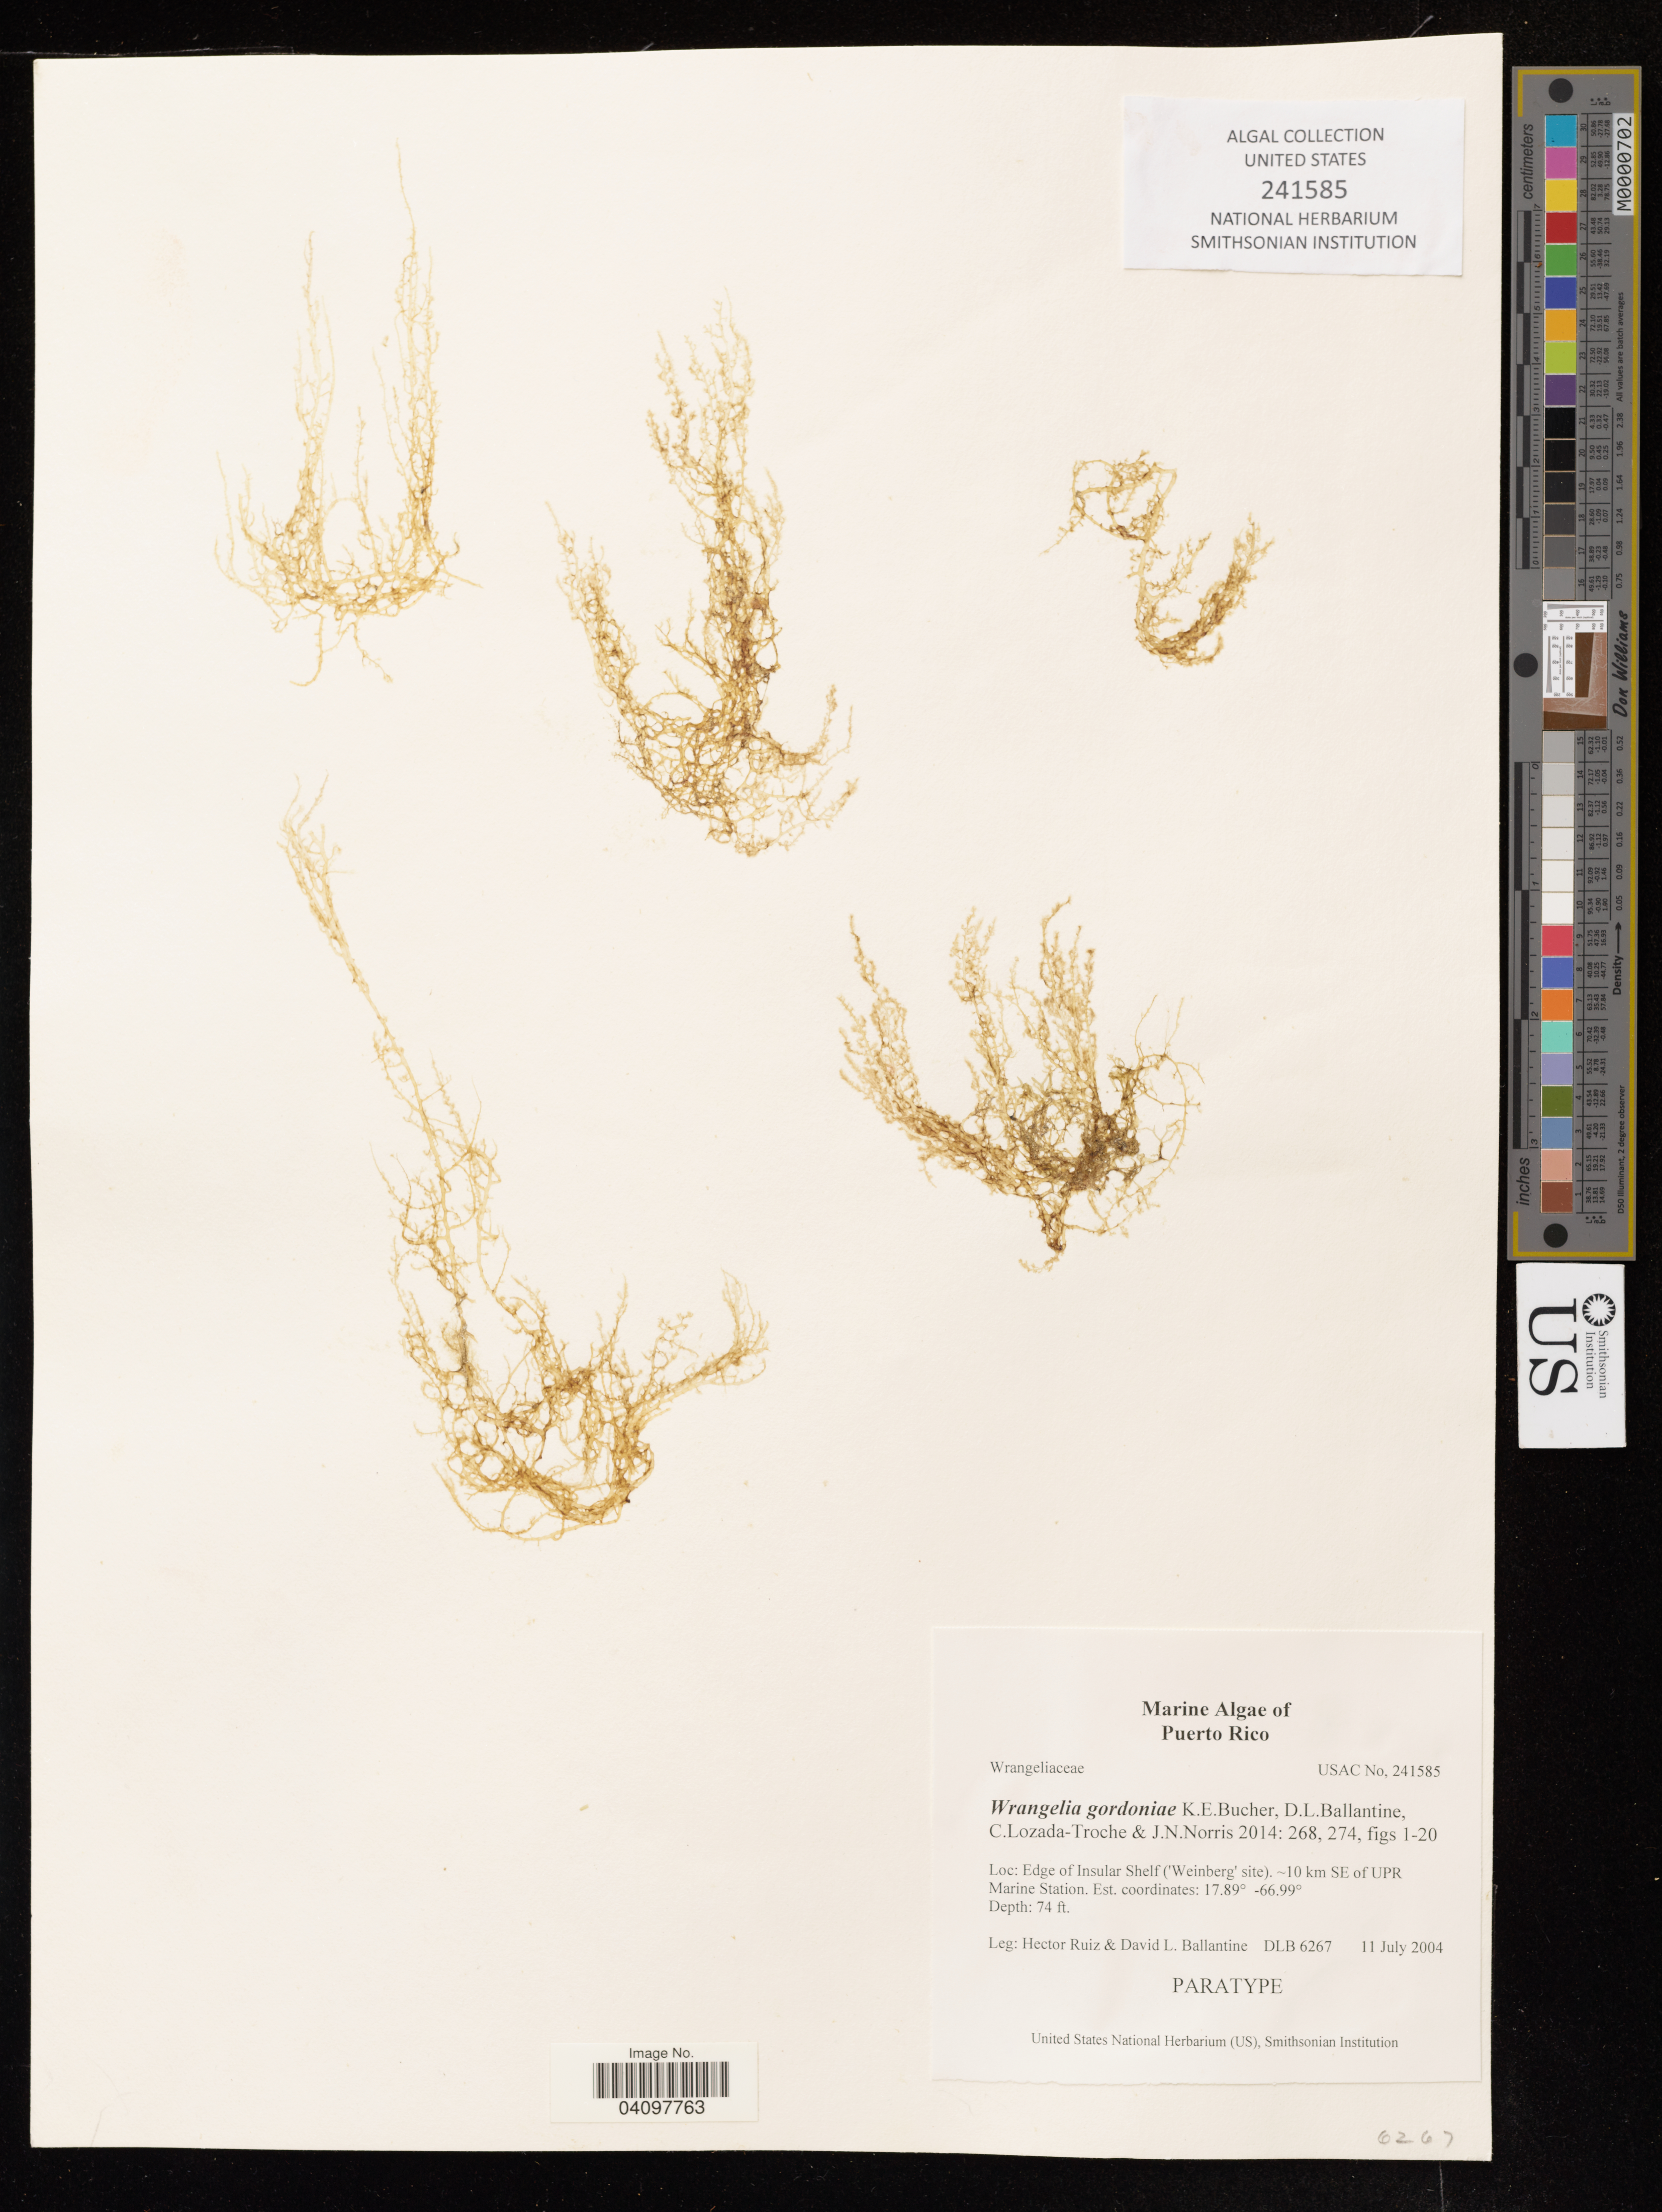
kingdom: Plantae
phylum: Rhodophyta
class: Florideophyceae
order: Ceramiales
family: Wrangeliaceae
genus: Wrangelia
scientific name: Wrangelia gordoniae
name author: K.E. Bucher et al.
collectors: H. Ruiz & D.L. Ballantine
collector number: DLB 6267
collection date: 2004-07-11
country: Puerto Rico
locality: Edge of Insular Shelf (Weinberg' site). ~10 km SE of UPR Marine Station.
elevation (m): -23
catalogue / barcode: US 541585